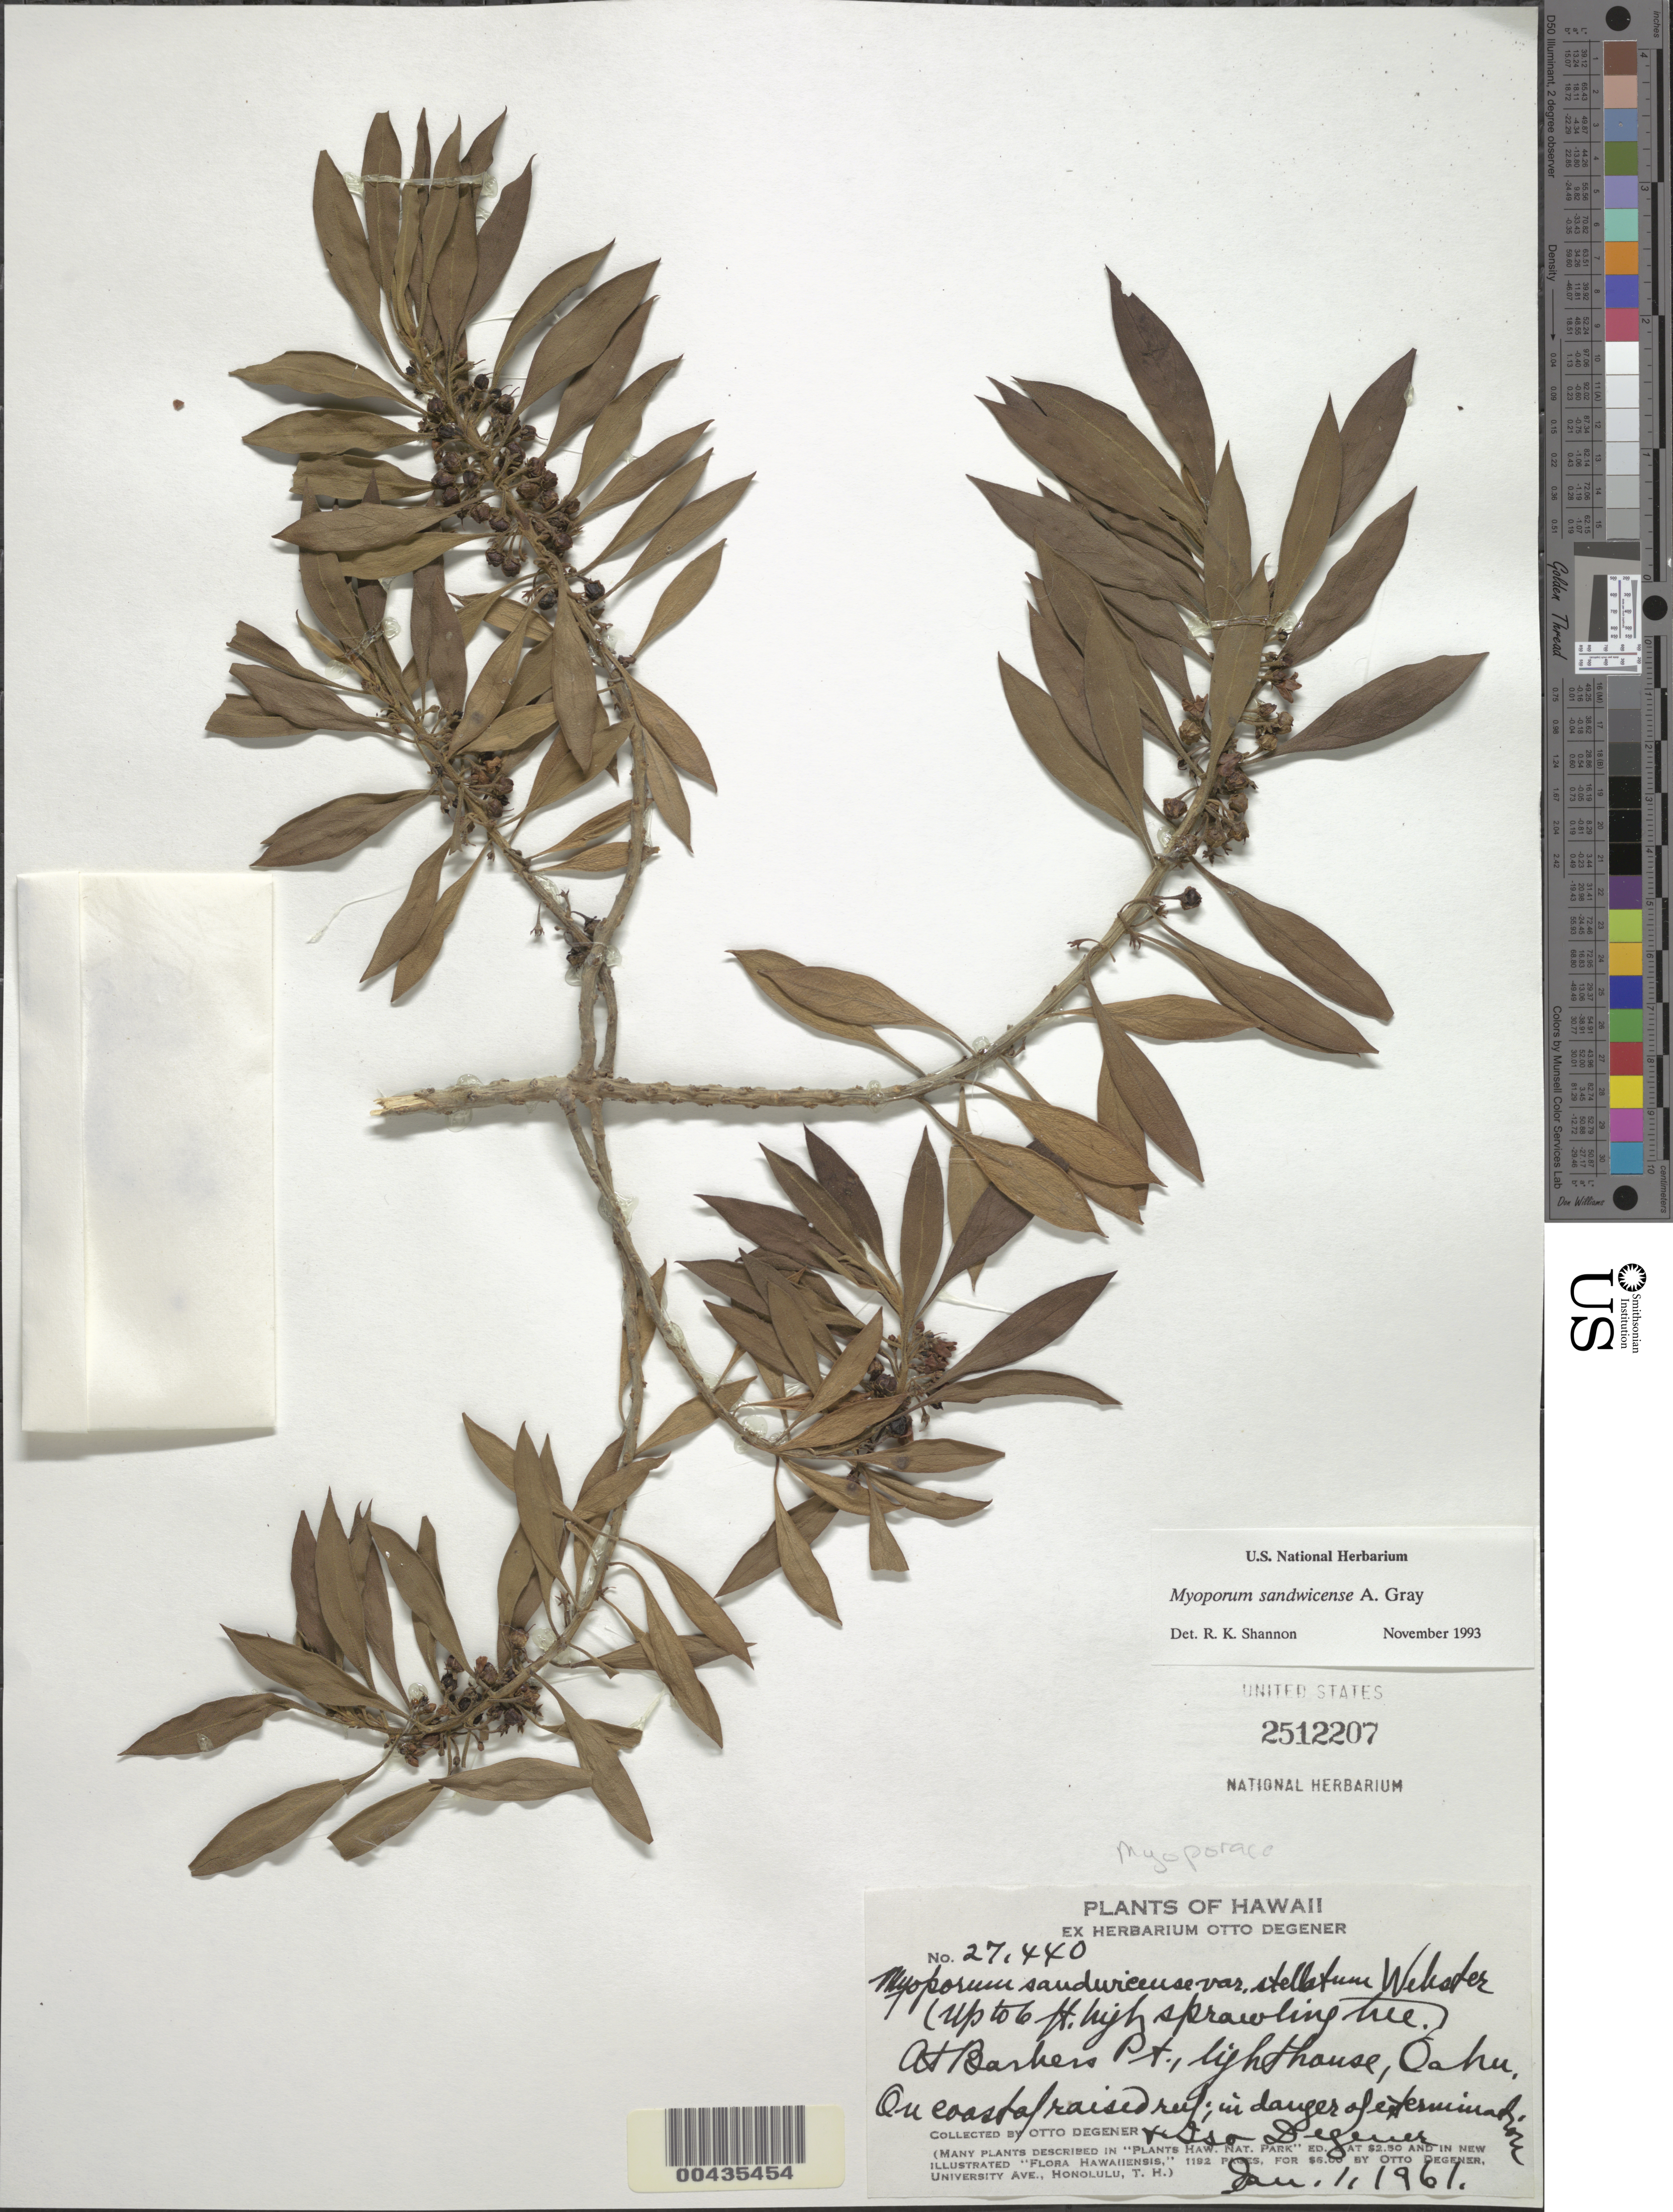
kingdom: Plantae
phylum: Tracheophyta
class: Magnoliopsida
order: Lamiales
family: Scrophulariaceae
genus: Myoporum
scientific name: Myoporum stellatum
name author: (G.L. Webster) O. Deg. & I. Deg.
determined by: Wagner, W. L., (BOT), Smithsonian Institution - National Museum of Natural History (UNITED STATES)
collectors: O. Degener & I. Degener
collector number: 27440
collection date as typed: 1 Jan 1961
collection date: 1961-01-01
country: United States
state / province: Hawaii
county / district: Honolulu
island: Oahu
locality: At Barkers Point, lighthouse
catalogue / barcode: US 2512207